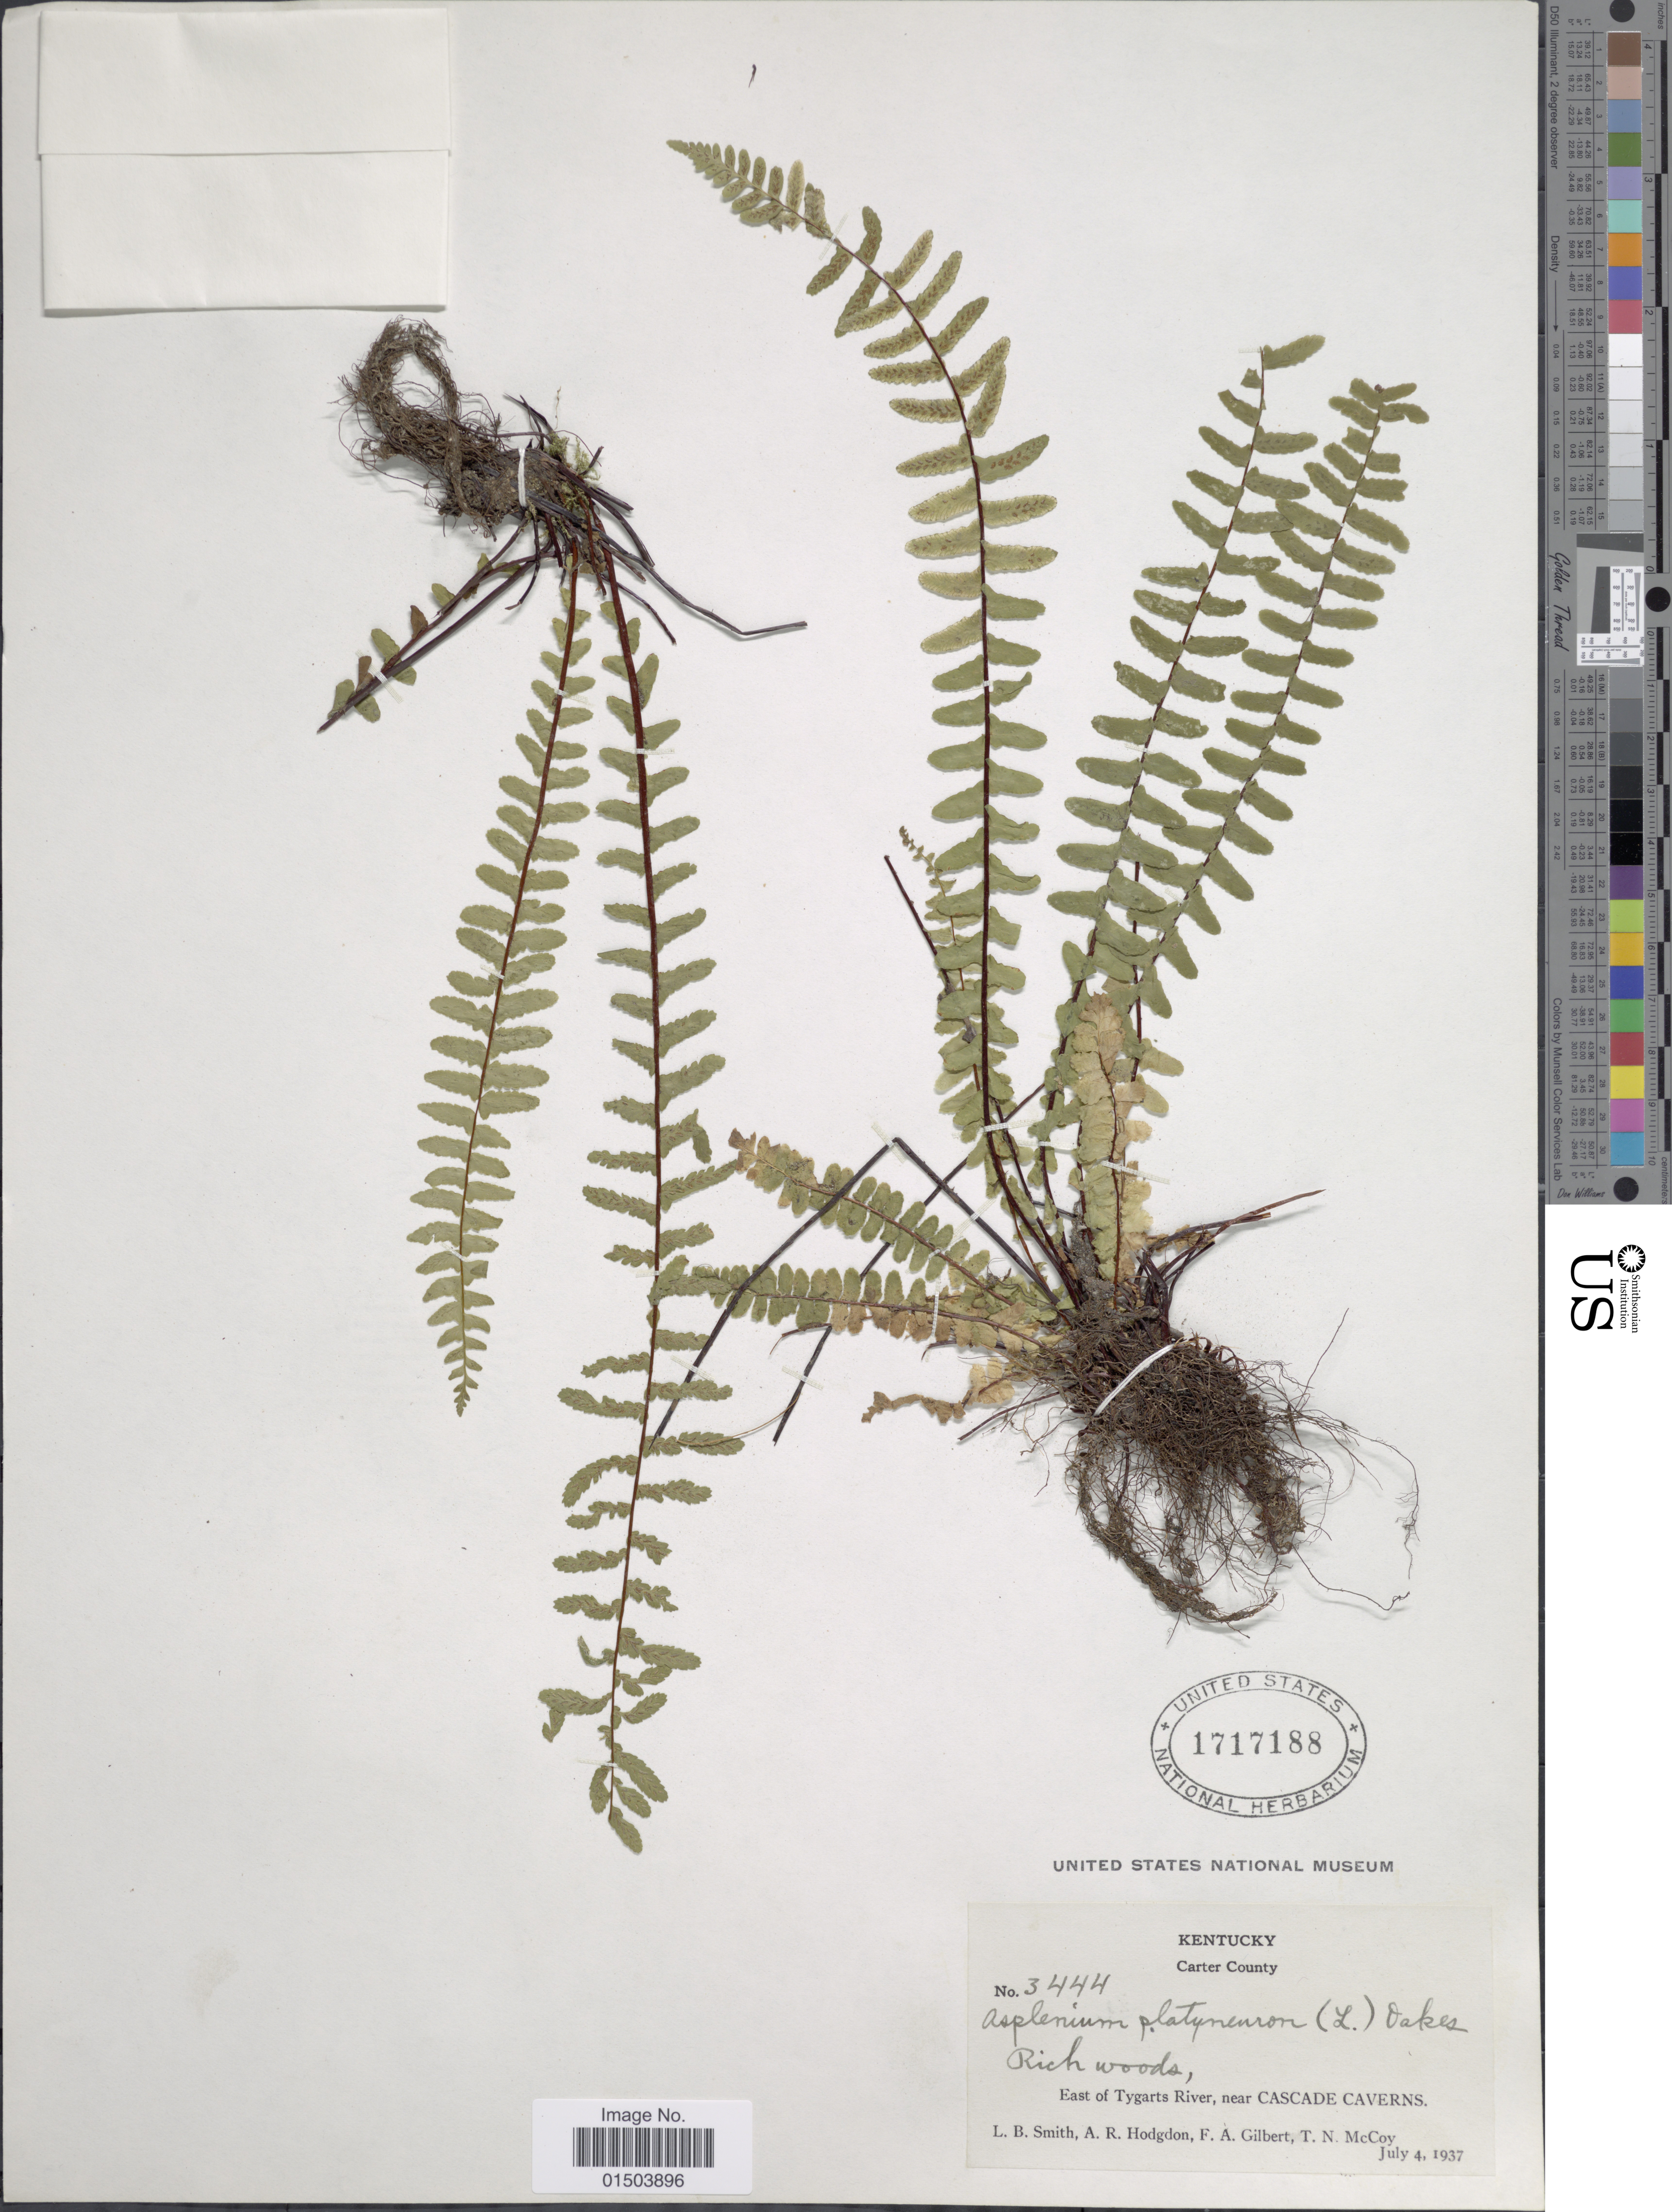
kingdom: Plantae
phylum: Tracheophyta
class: Polypodiopsida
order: Polypodiales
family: Aspleniaceae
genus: Asplenium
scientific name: Asplenium platyneuron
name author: (L.) Britton, Stearns & Poggenb.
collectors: L. Smith, A. R. Hodgdon, F. A. Gilbert & T. N. McCoy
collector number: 3444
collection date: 1937-07-04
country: United States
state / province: Kentucky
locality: Carter County. East of Tygarts River, near Cascade Caverns.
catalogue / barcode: US 1717188